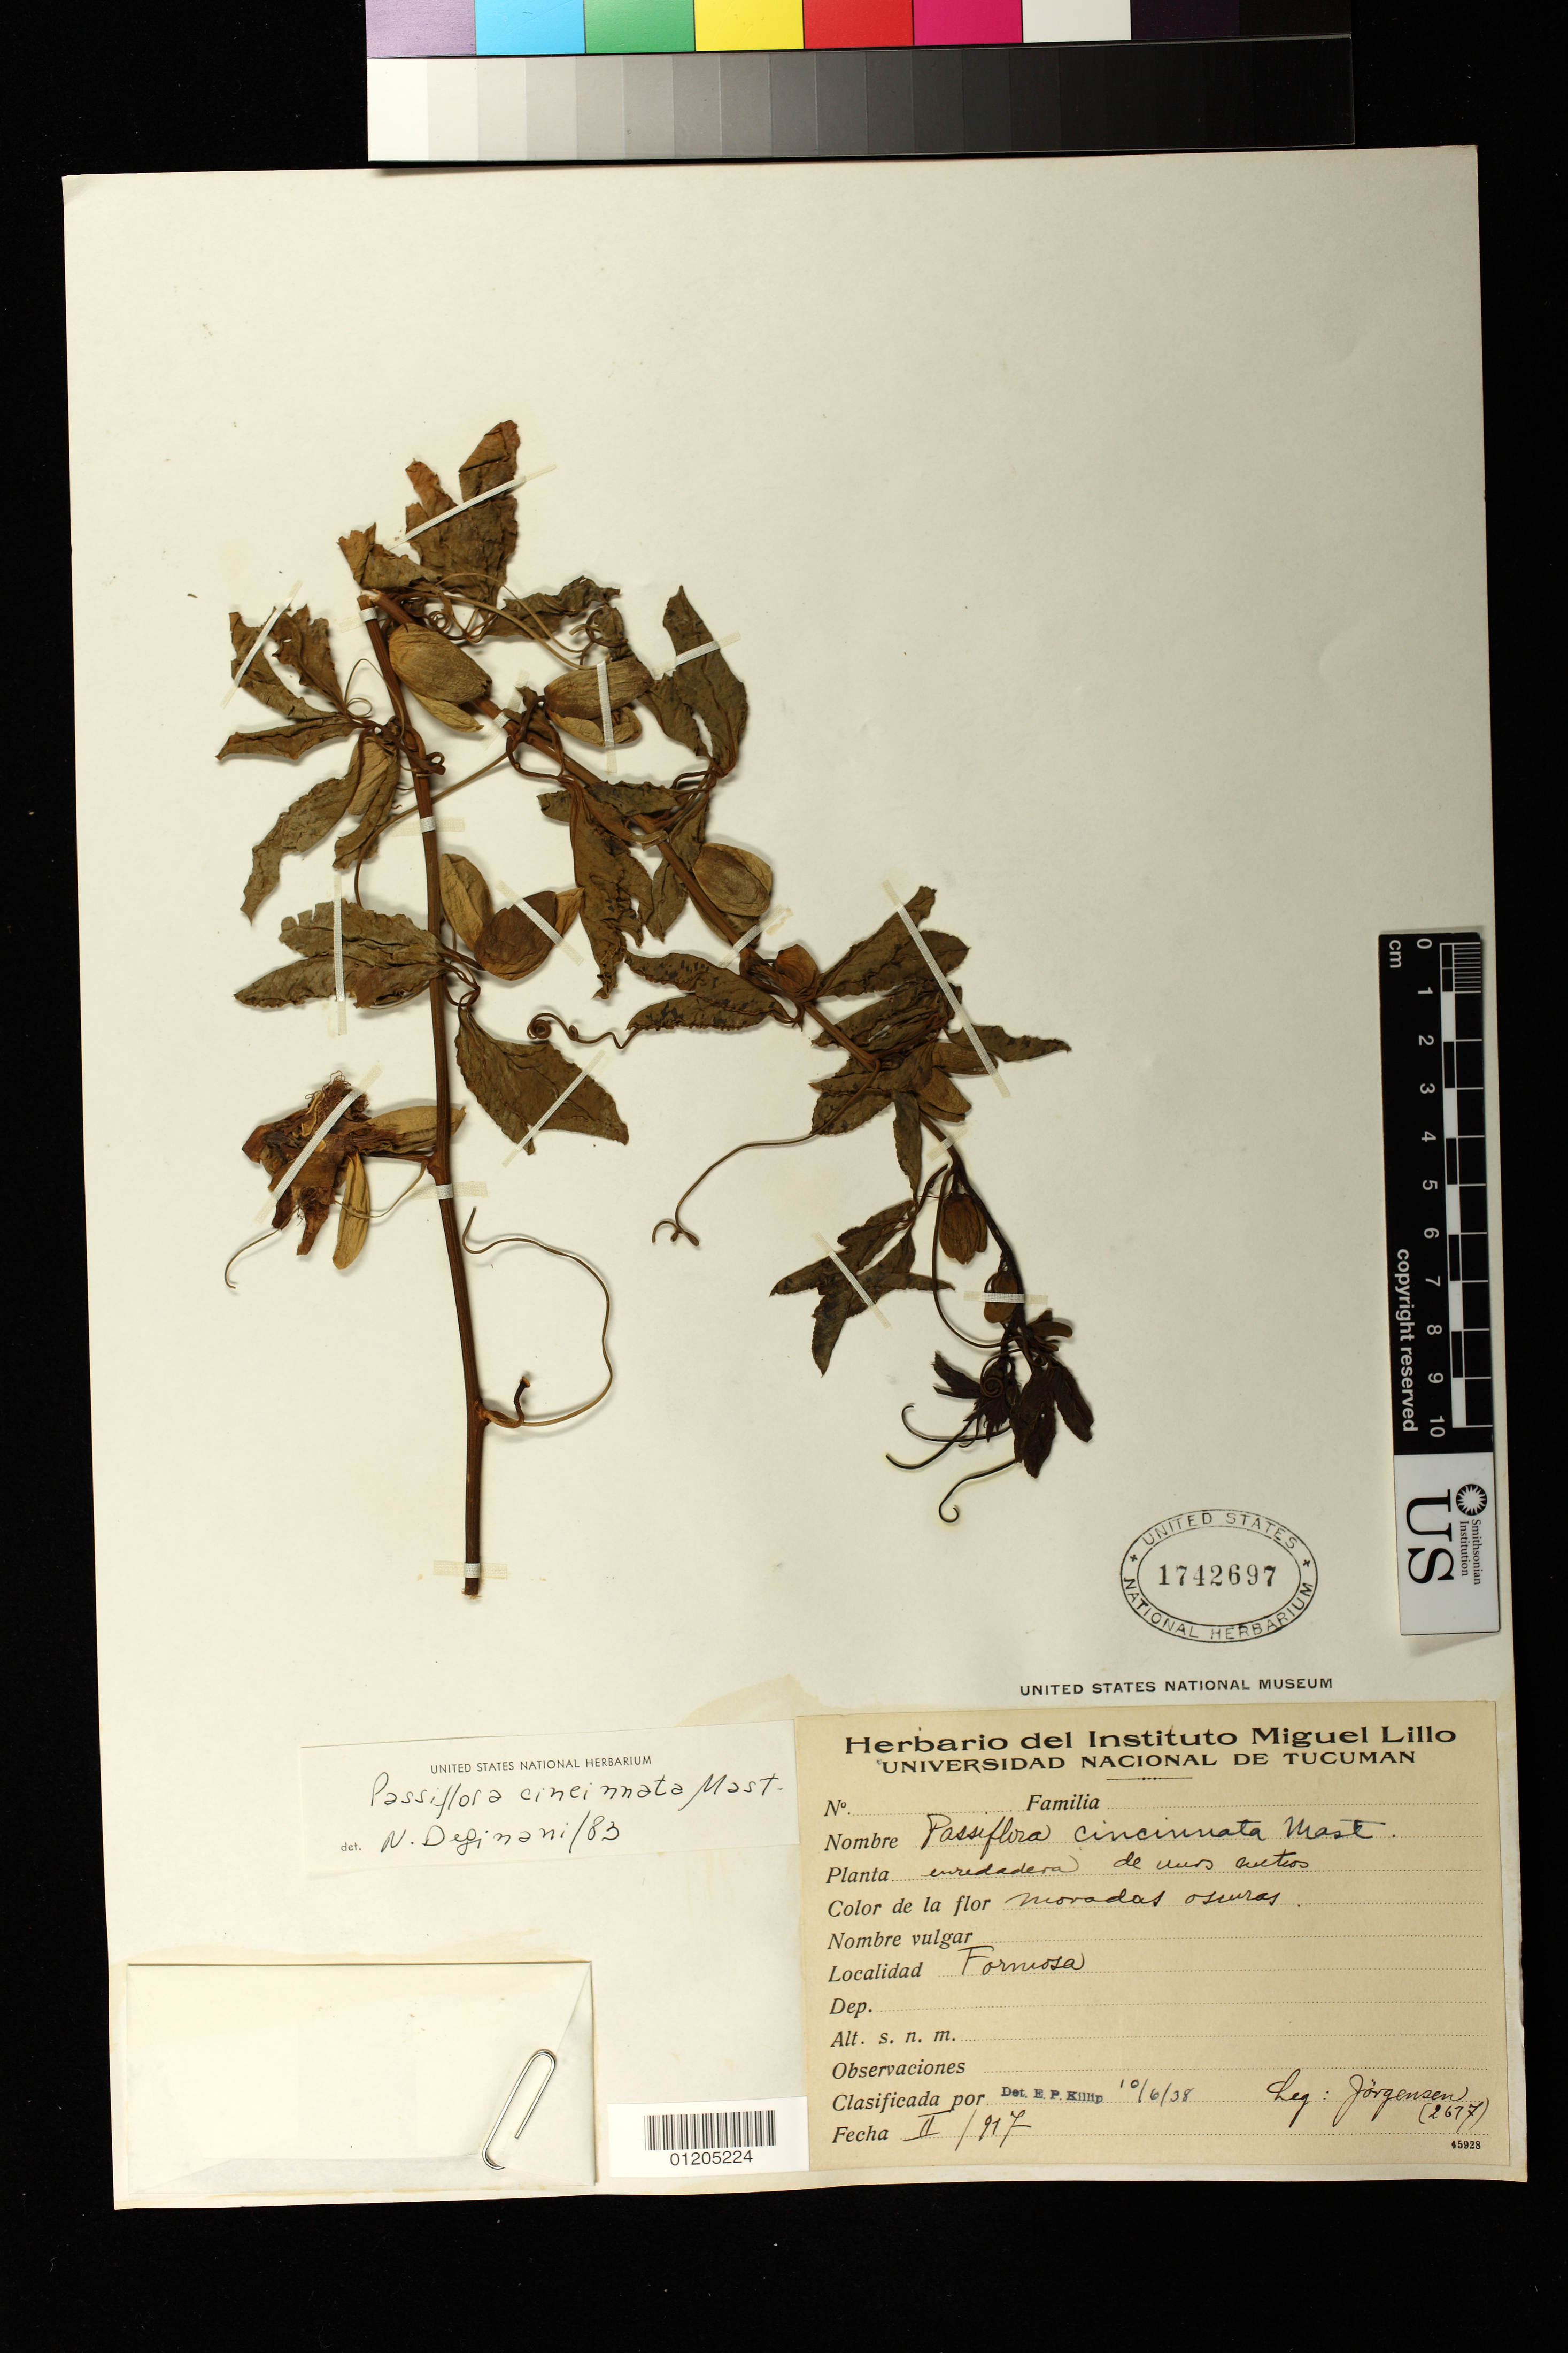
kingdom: Plantae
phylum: Tracheophyta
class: Magnoliopsida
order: Malpighiales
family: Passifloraceae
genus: Passiflora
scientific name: Passiflora cincinnata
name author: Mast.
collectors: Jorgensen, --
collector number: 2617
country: Argentina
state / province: Formosa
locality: Formoza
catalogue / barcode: US 1742697